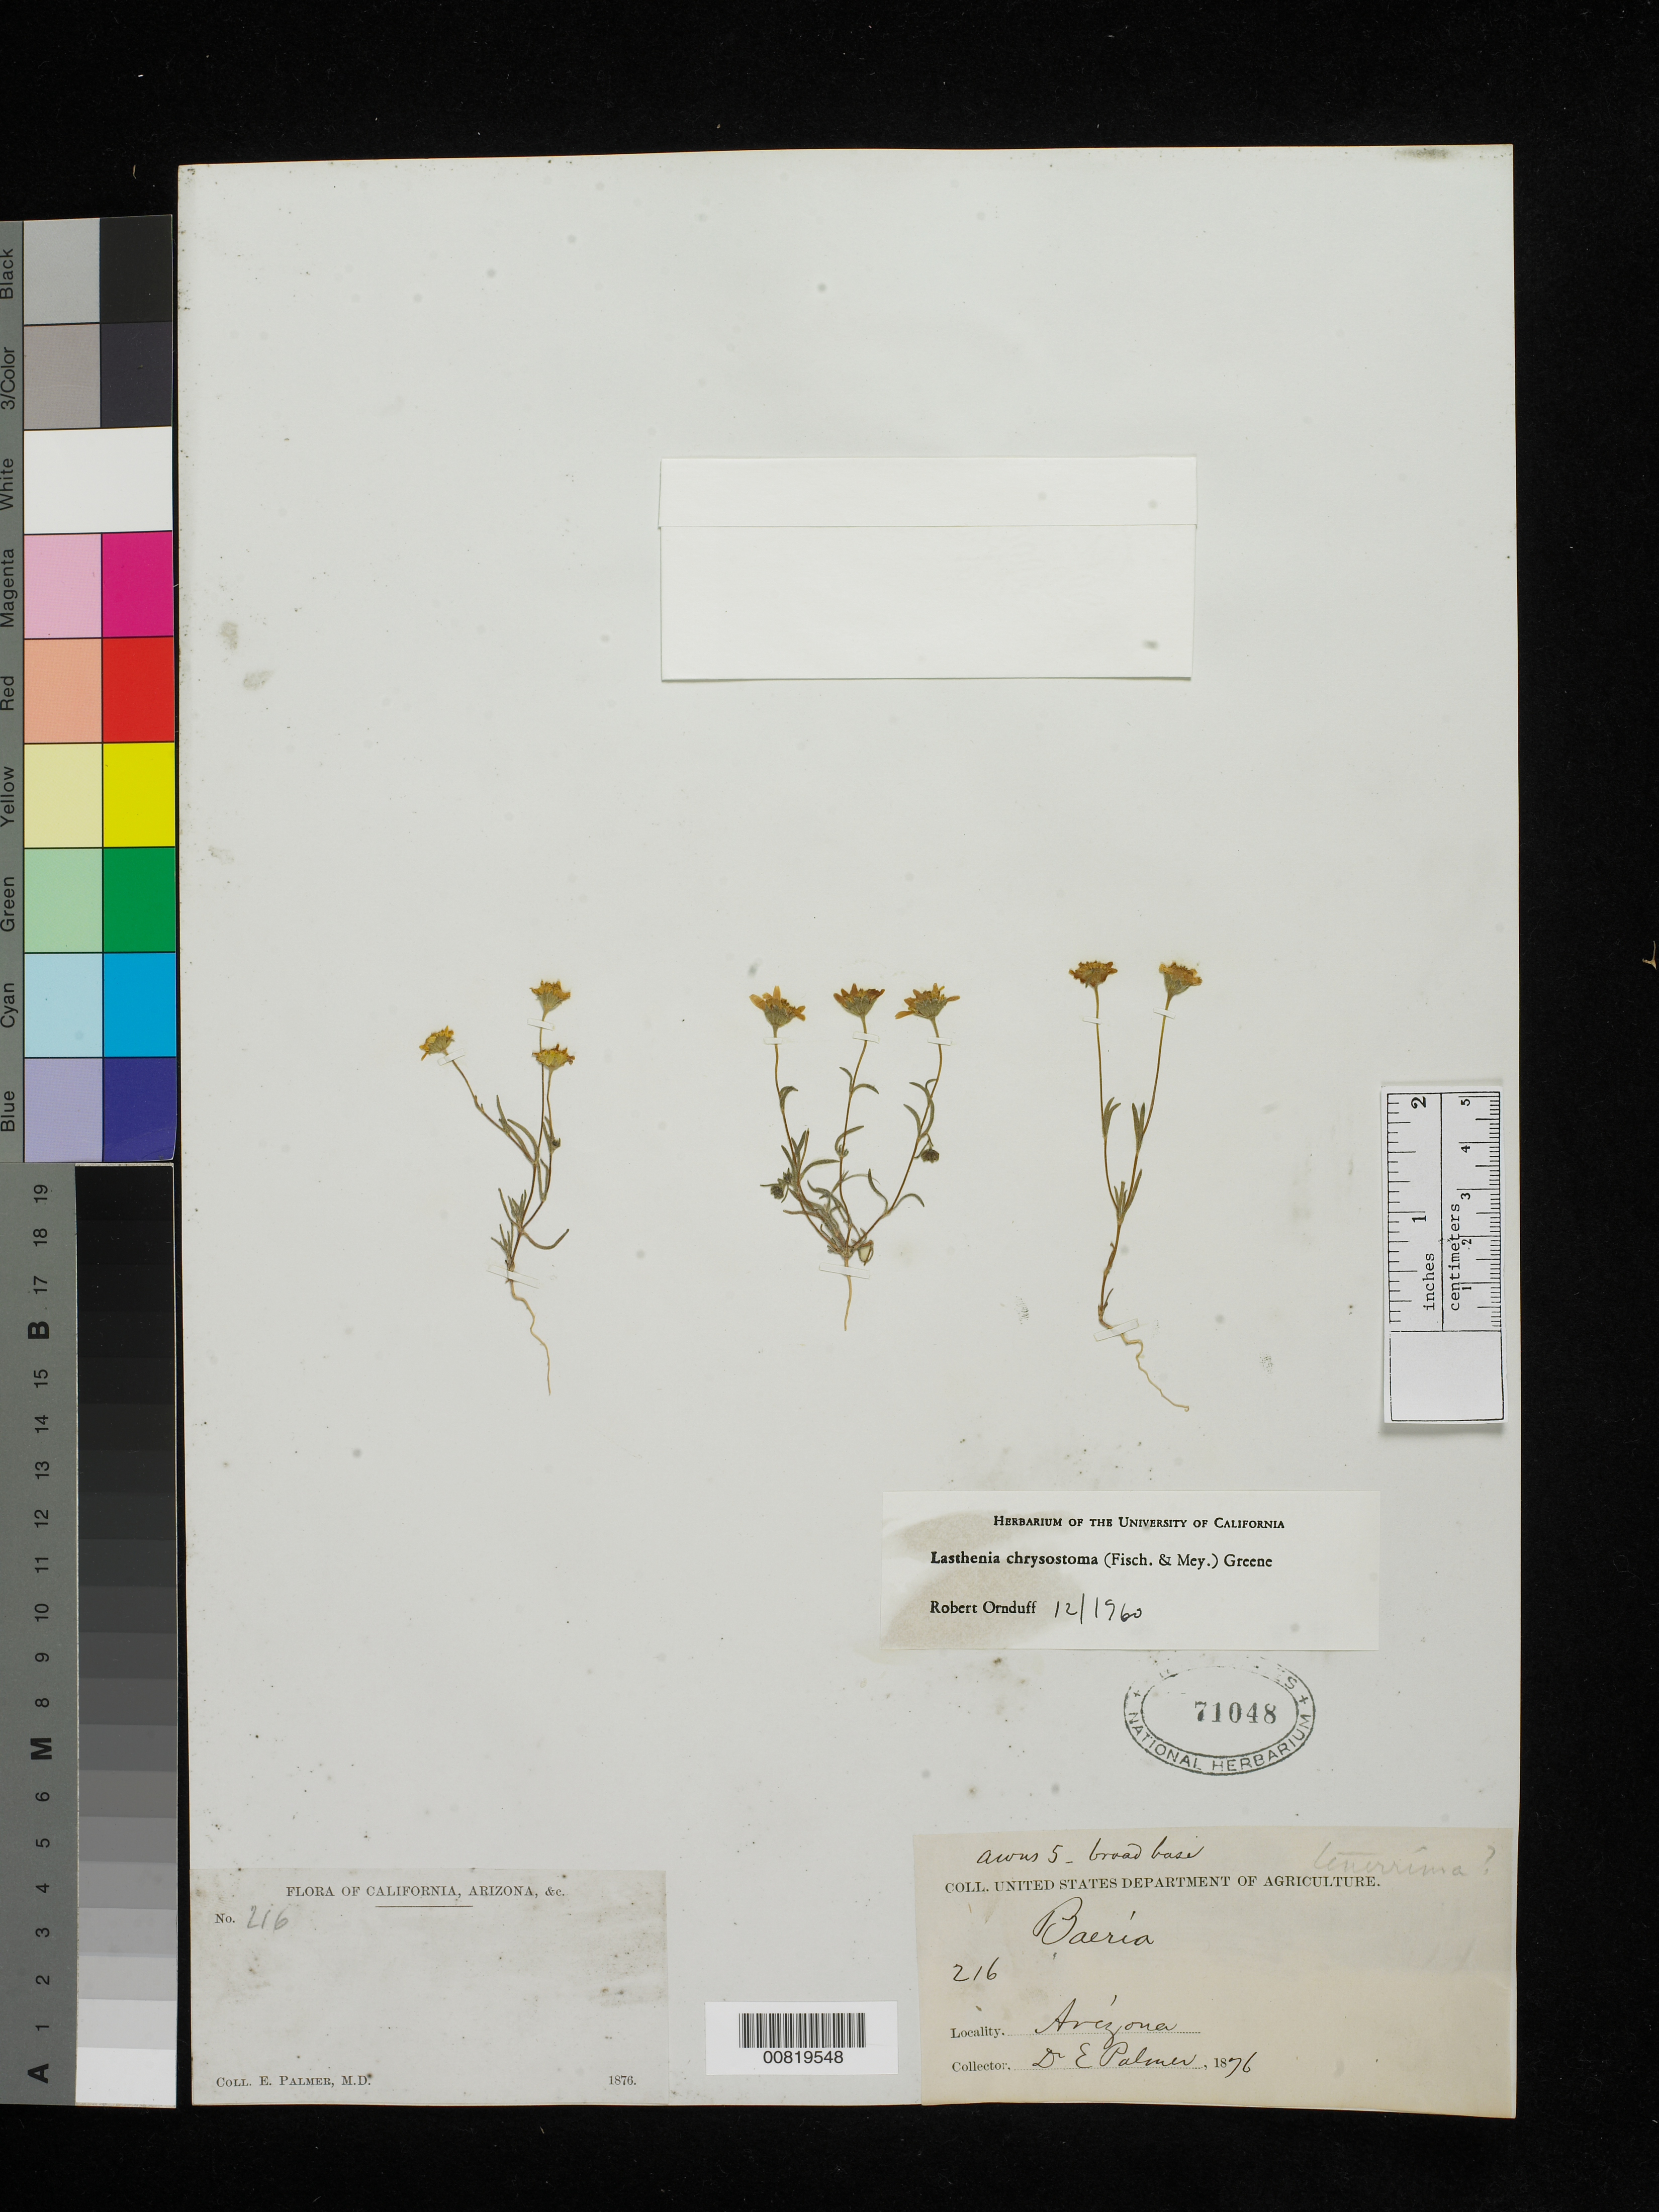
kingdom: Plantae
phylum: Tracheophyta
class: Magnoliopsida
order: Asterales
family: Asteraceae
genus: Lasthenia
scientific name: Lasthenia chrysostoma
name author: (Fisch. & C.A. Mey.) Greene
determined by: Ornduff, R.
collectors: E. Palmer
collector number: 216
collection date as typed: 1876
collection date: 1876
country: United States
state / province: Arizona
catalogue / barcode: US 71048